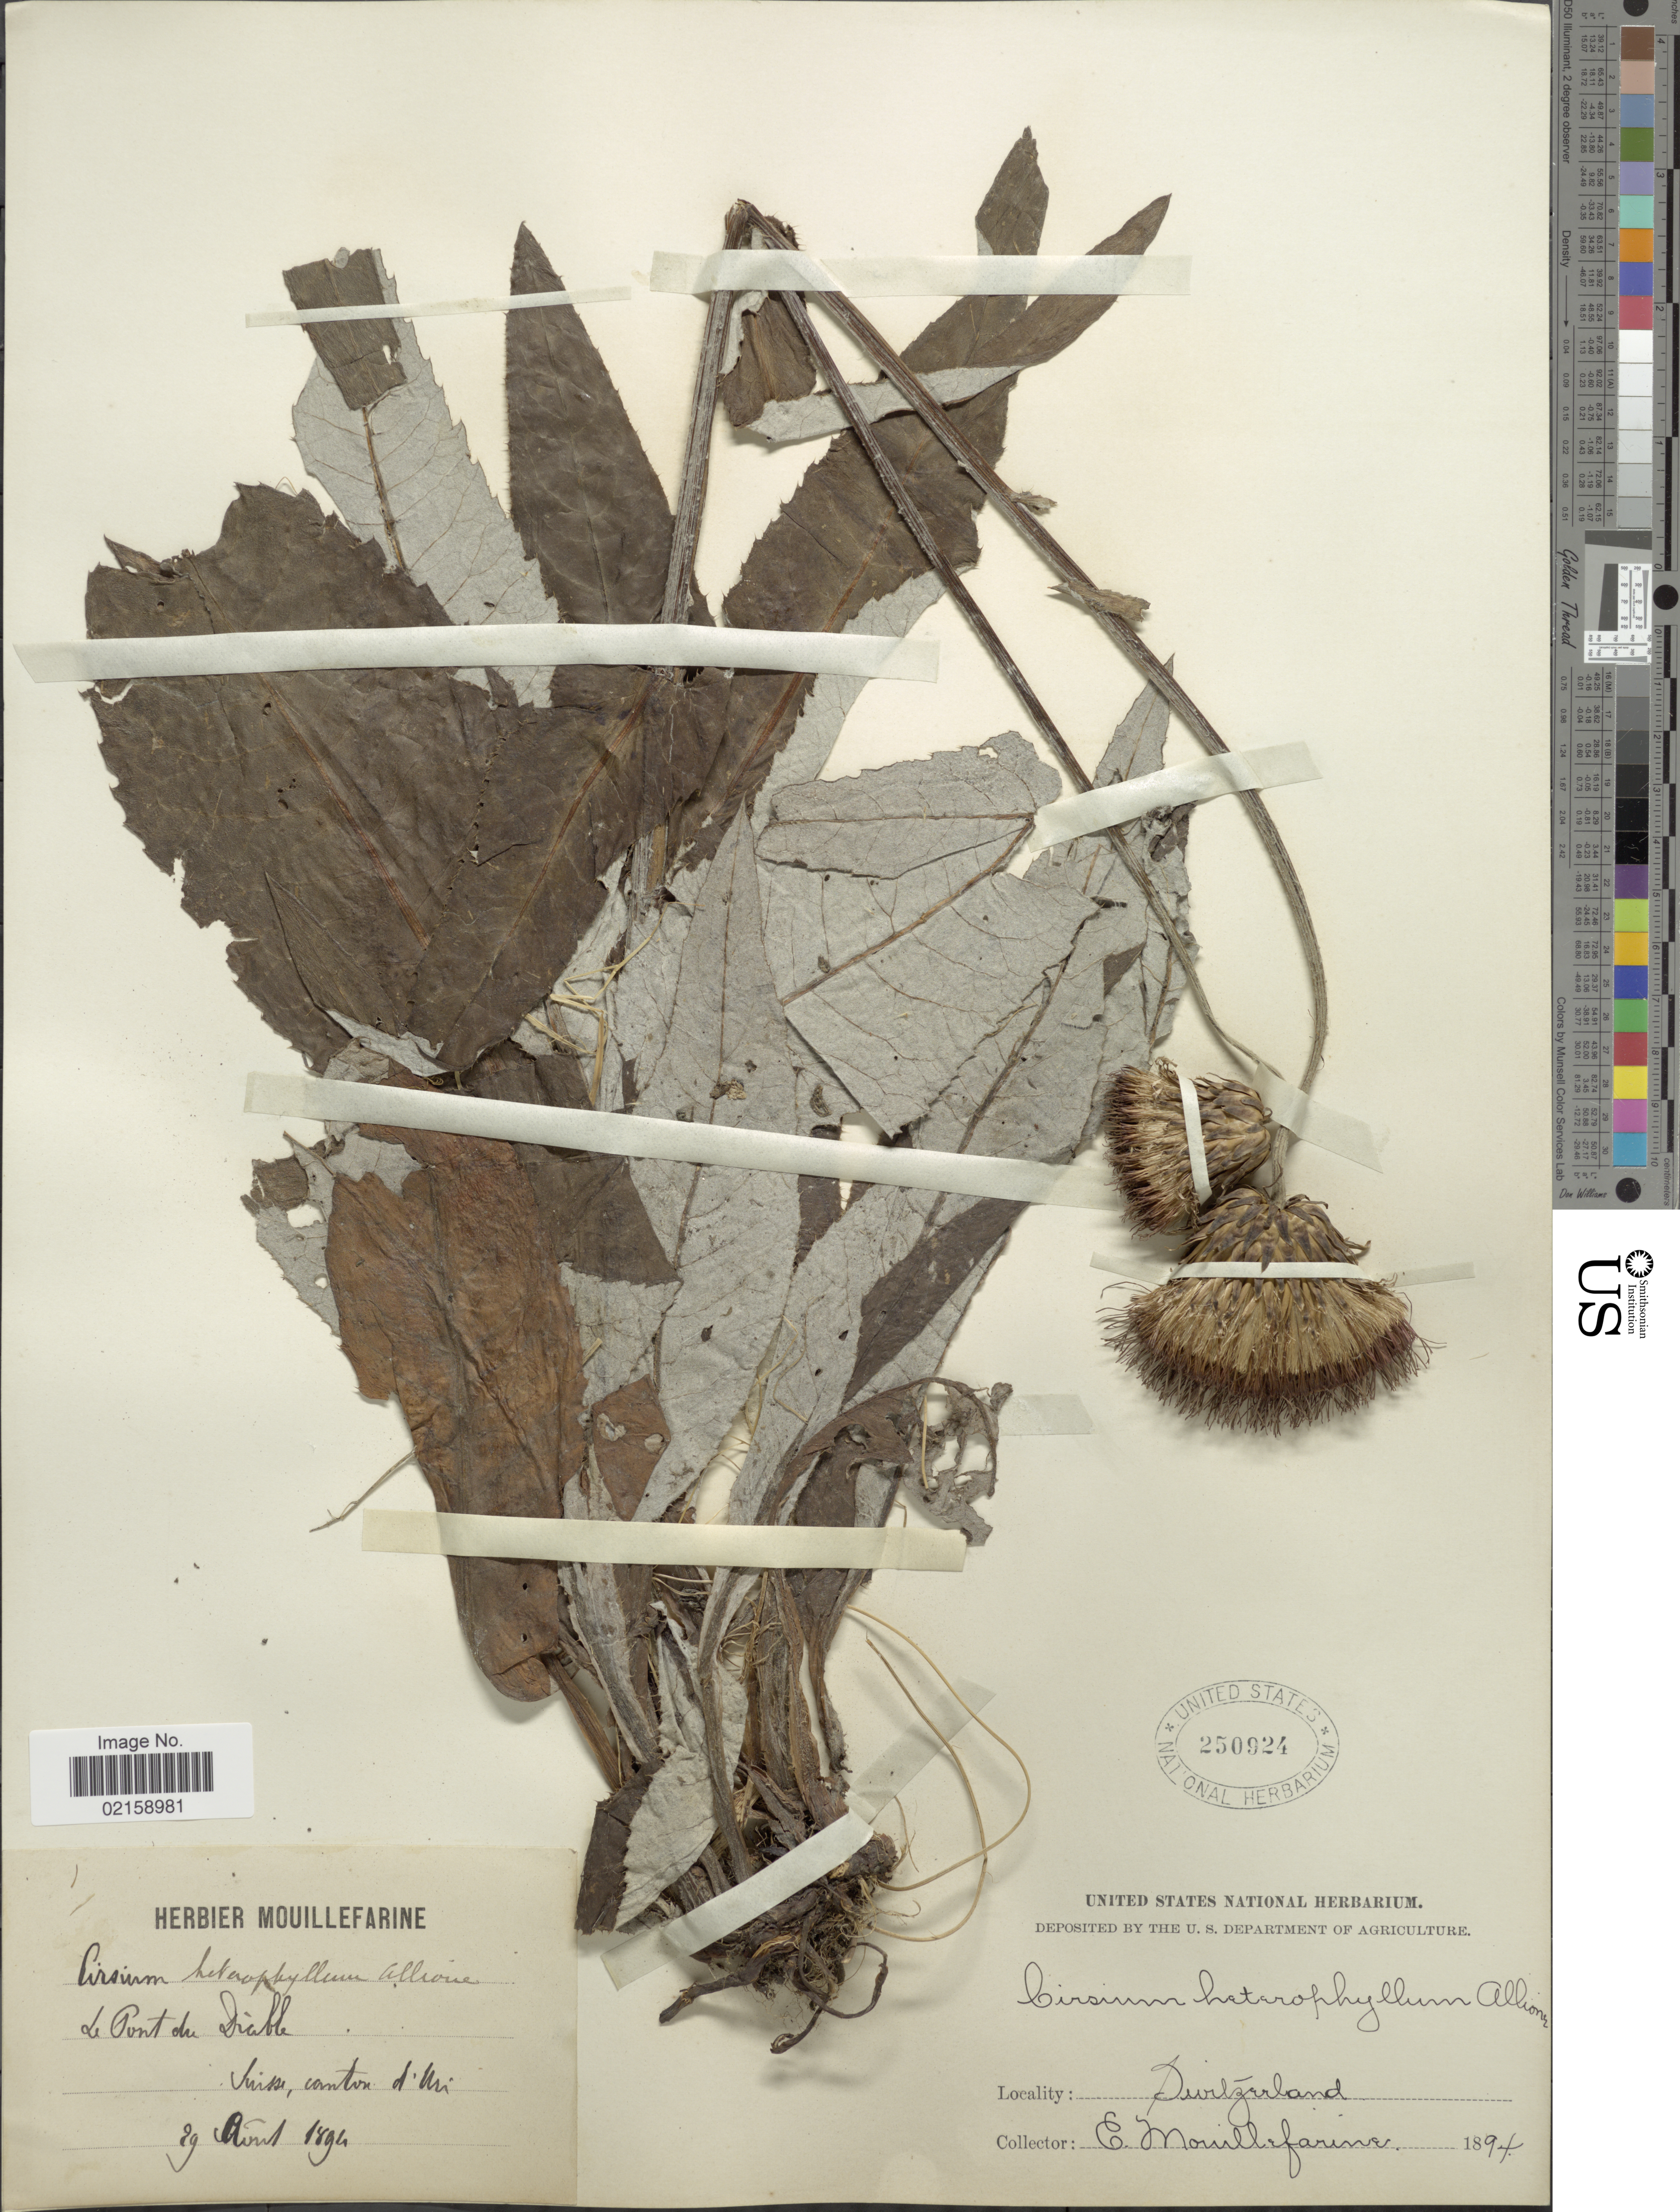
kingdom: Plantae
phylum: Tracheophyta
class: Magnoliopsida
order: Asterales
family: Asteraceae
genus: Cirsium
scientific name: Cirsium heterophyllum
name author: (L.) Hill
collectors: E. Mouillefarine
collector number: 1?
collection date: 1894-08-29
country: Switzerland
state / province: Uri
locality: Le Pont du Diable, canton d'Uri, Suisse.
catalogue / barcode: US 250924